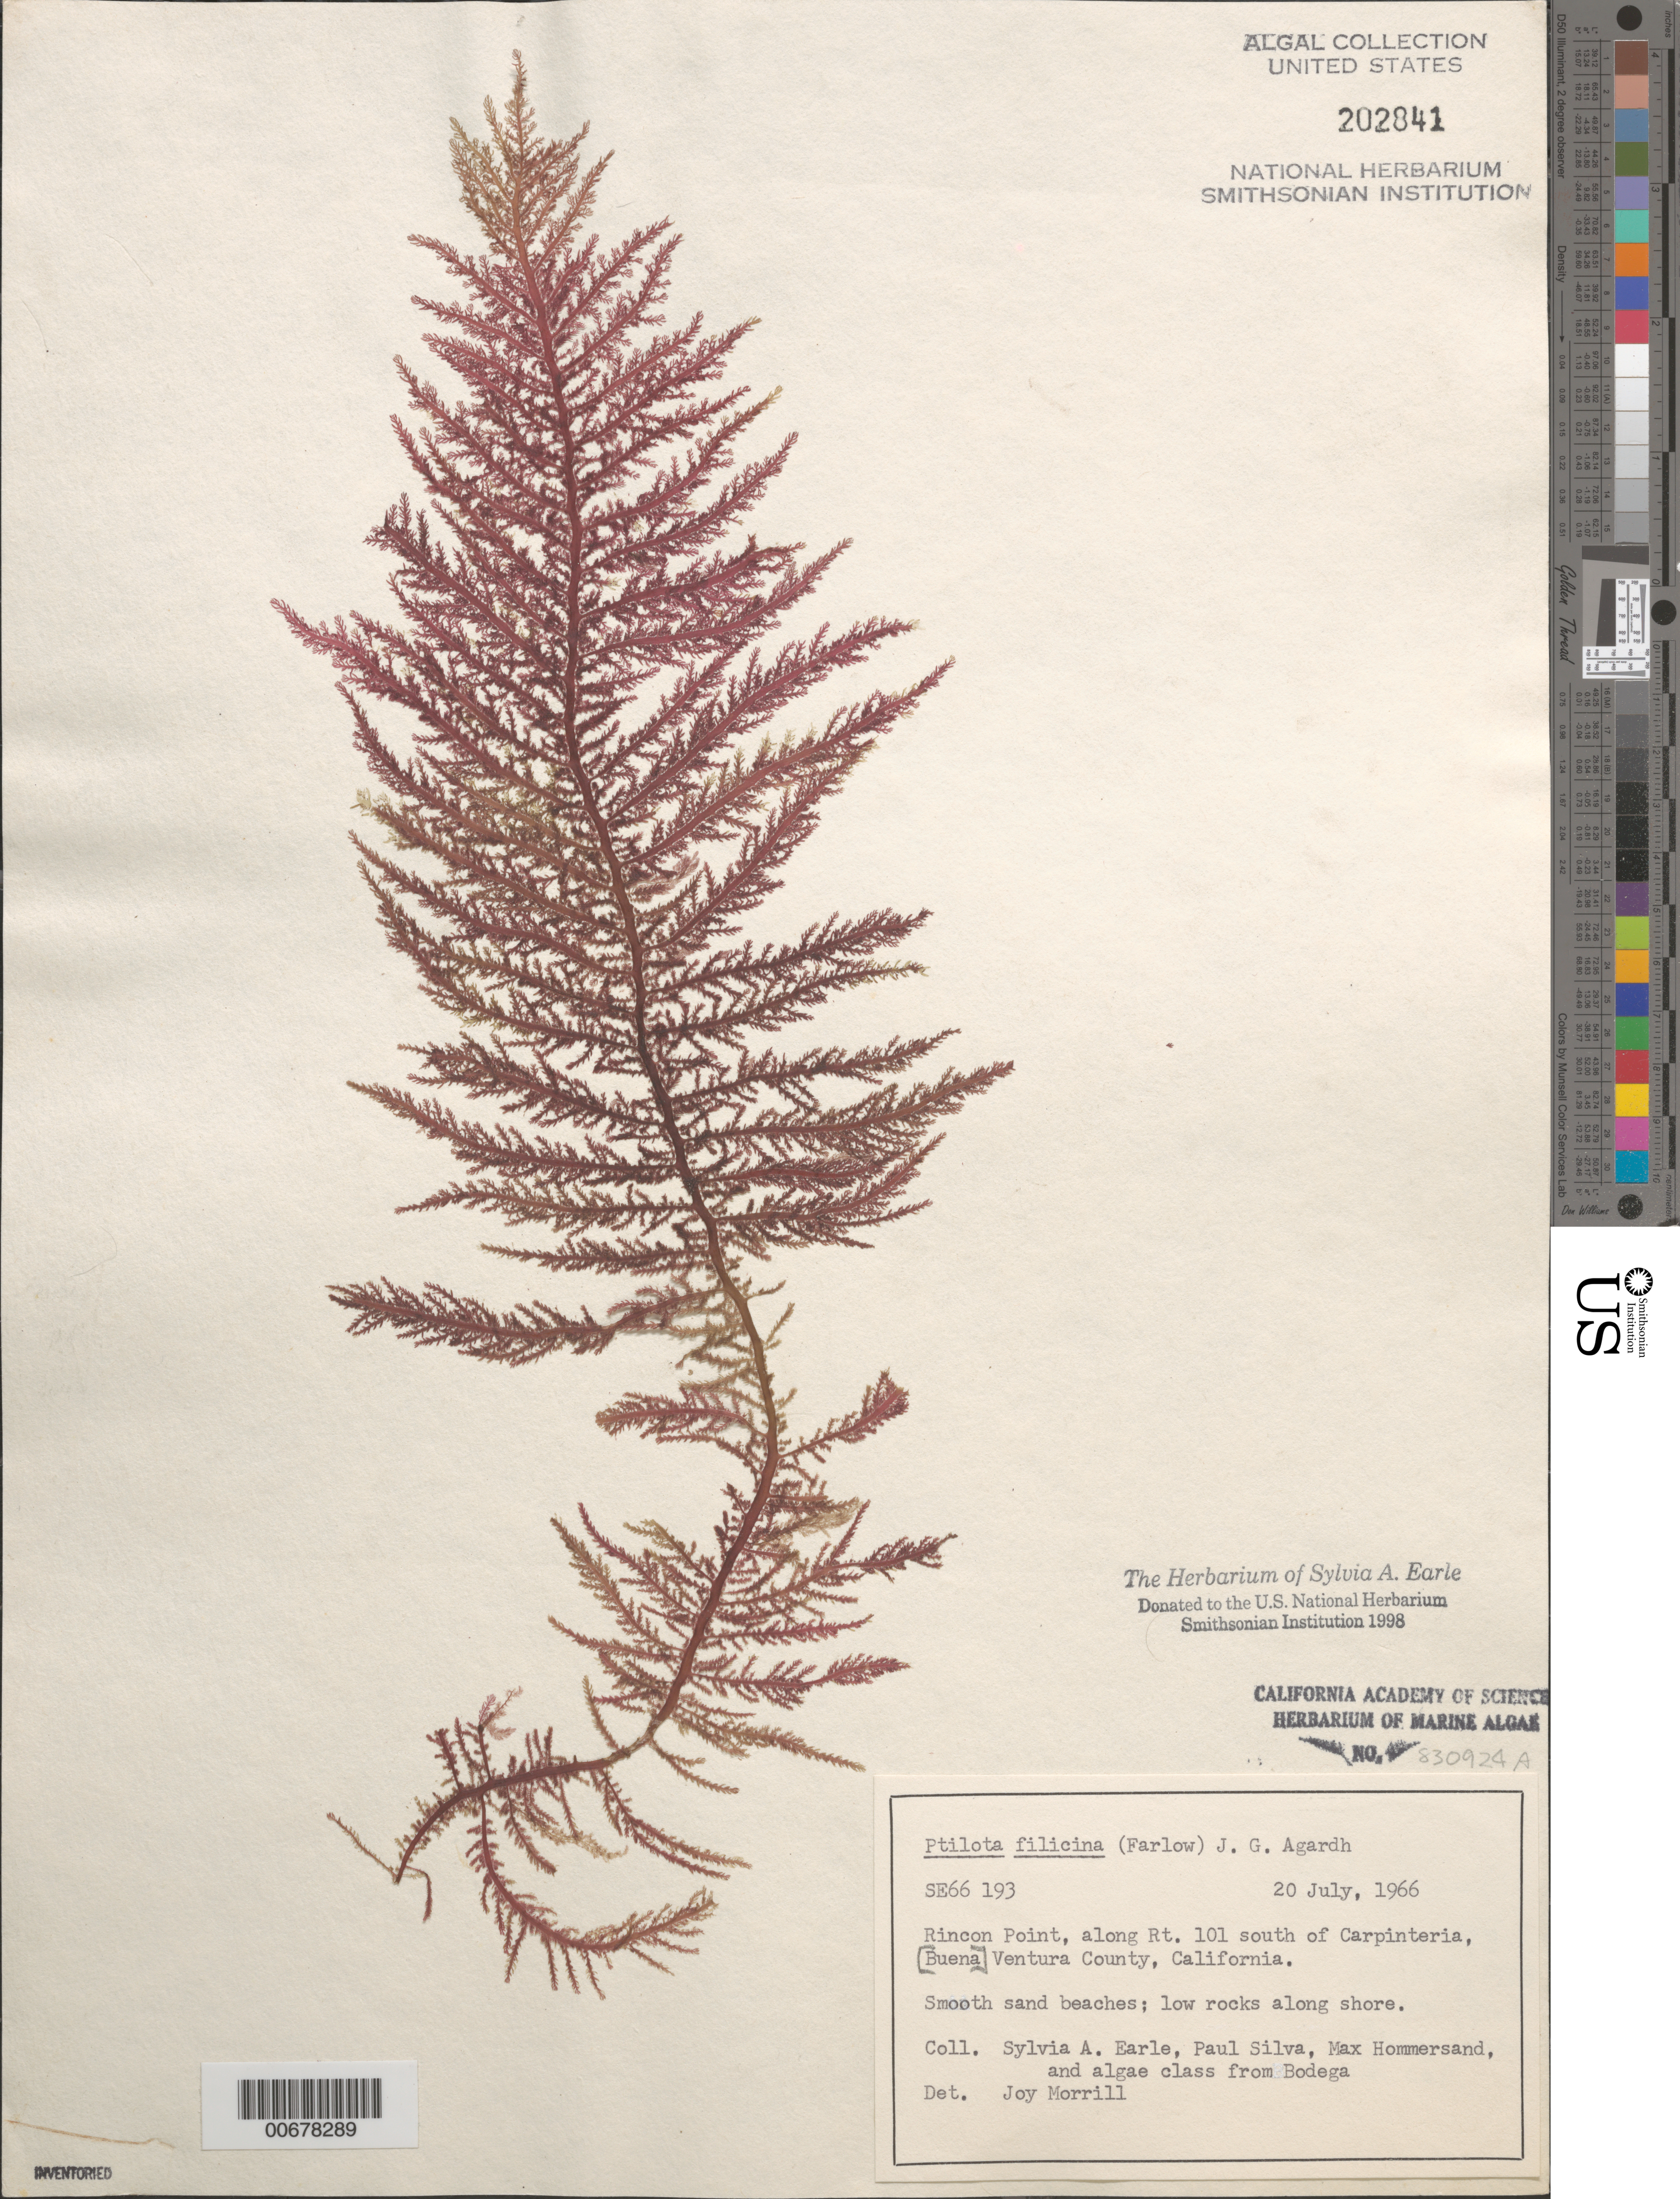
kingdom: Plantae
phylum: Rhodophyta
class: Florideophyceae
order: Ceramiales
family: Wrangeliaceae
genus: Ptilota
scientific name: Ptilota filicina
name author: J. Agardh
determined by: Morrill, J.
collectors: S. A. Earle, P. C. Silva, M. H. Hommersand & Bodega Algae Class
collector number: SE 66193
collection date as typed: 20 Jul 1966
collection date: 1966-07-20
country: United States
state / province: California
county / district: Ventura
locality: Rincon Point, Route 101 south of Carpinteria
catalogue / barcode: US 202841